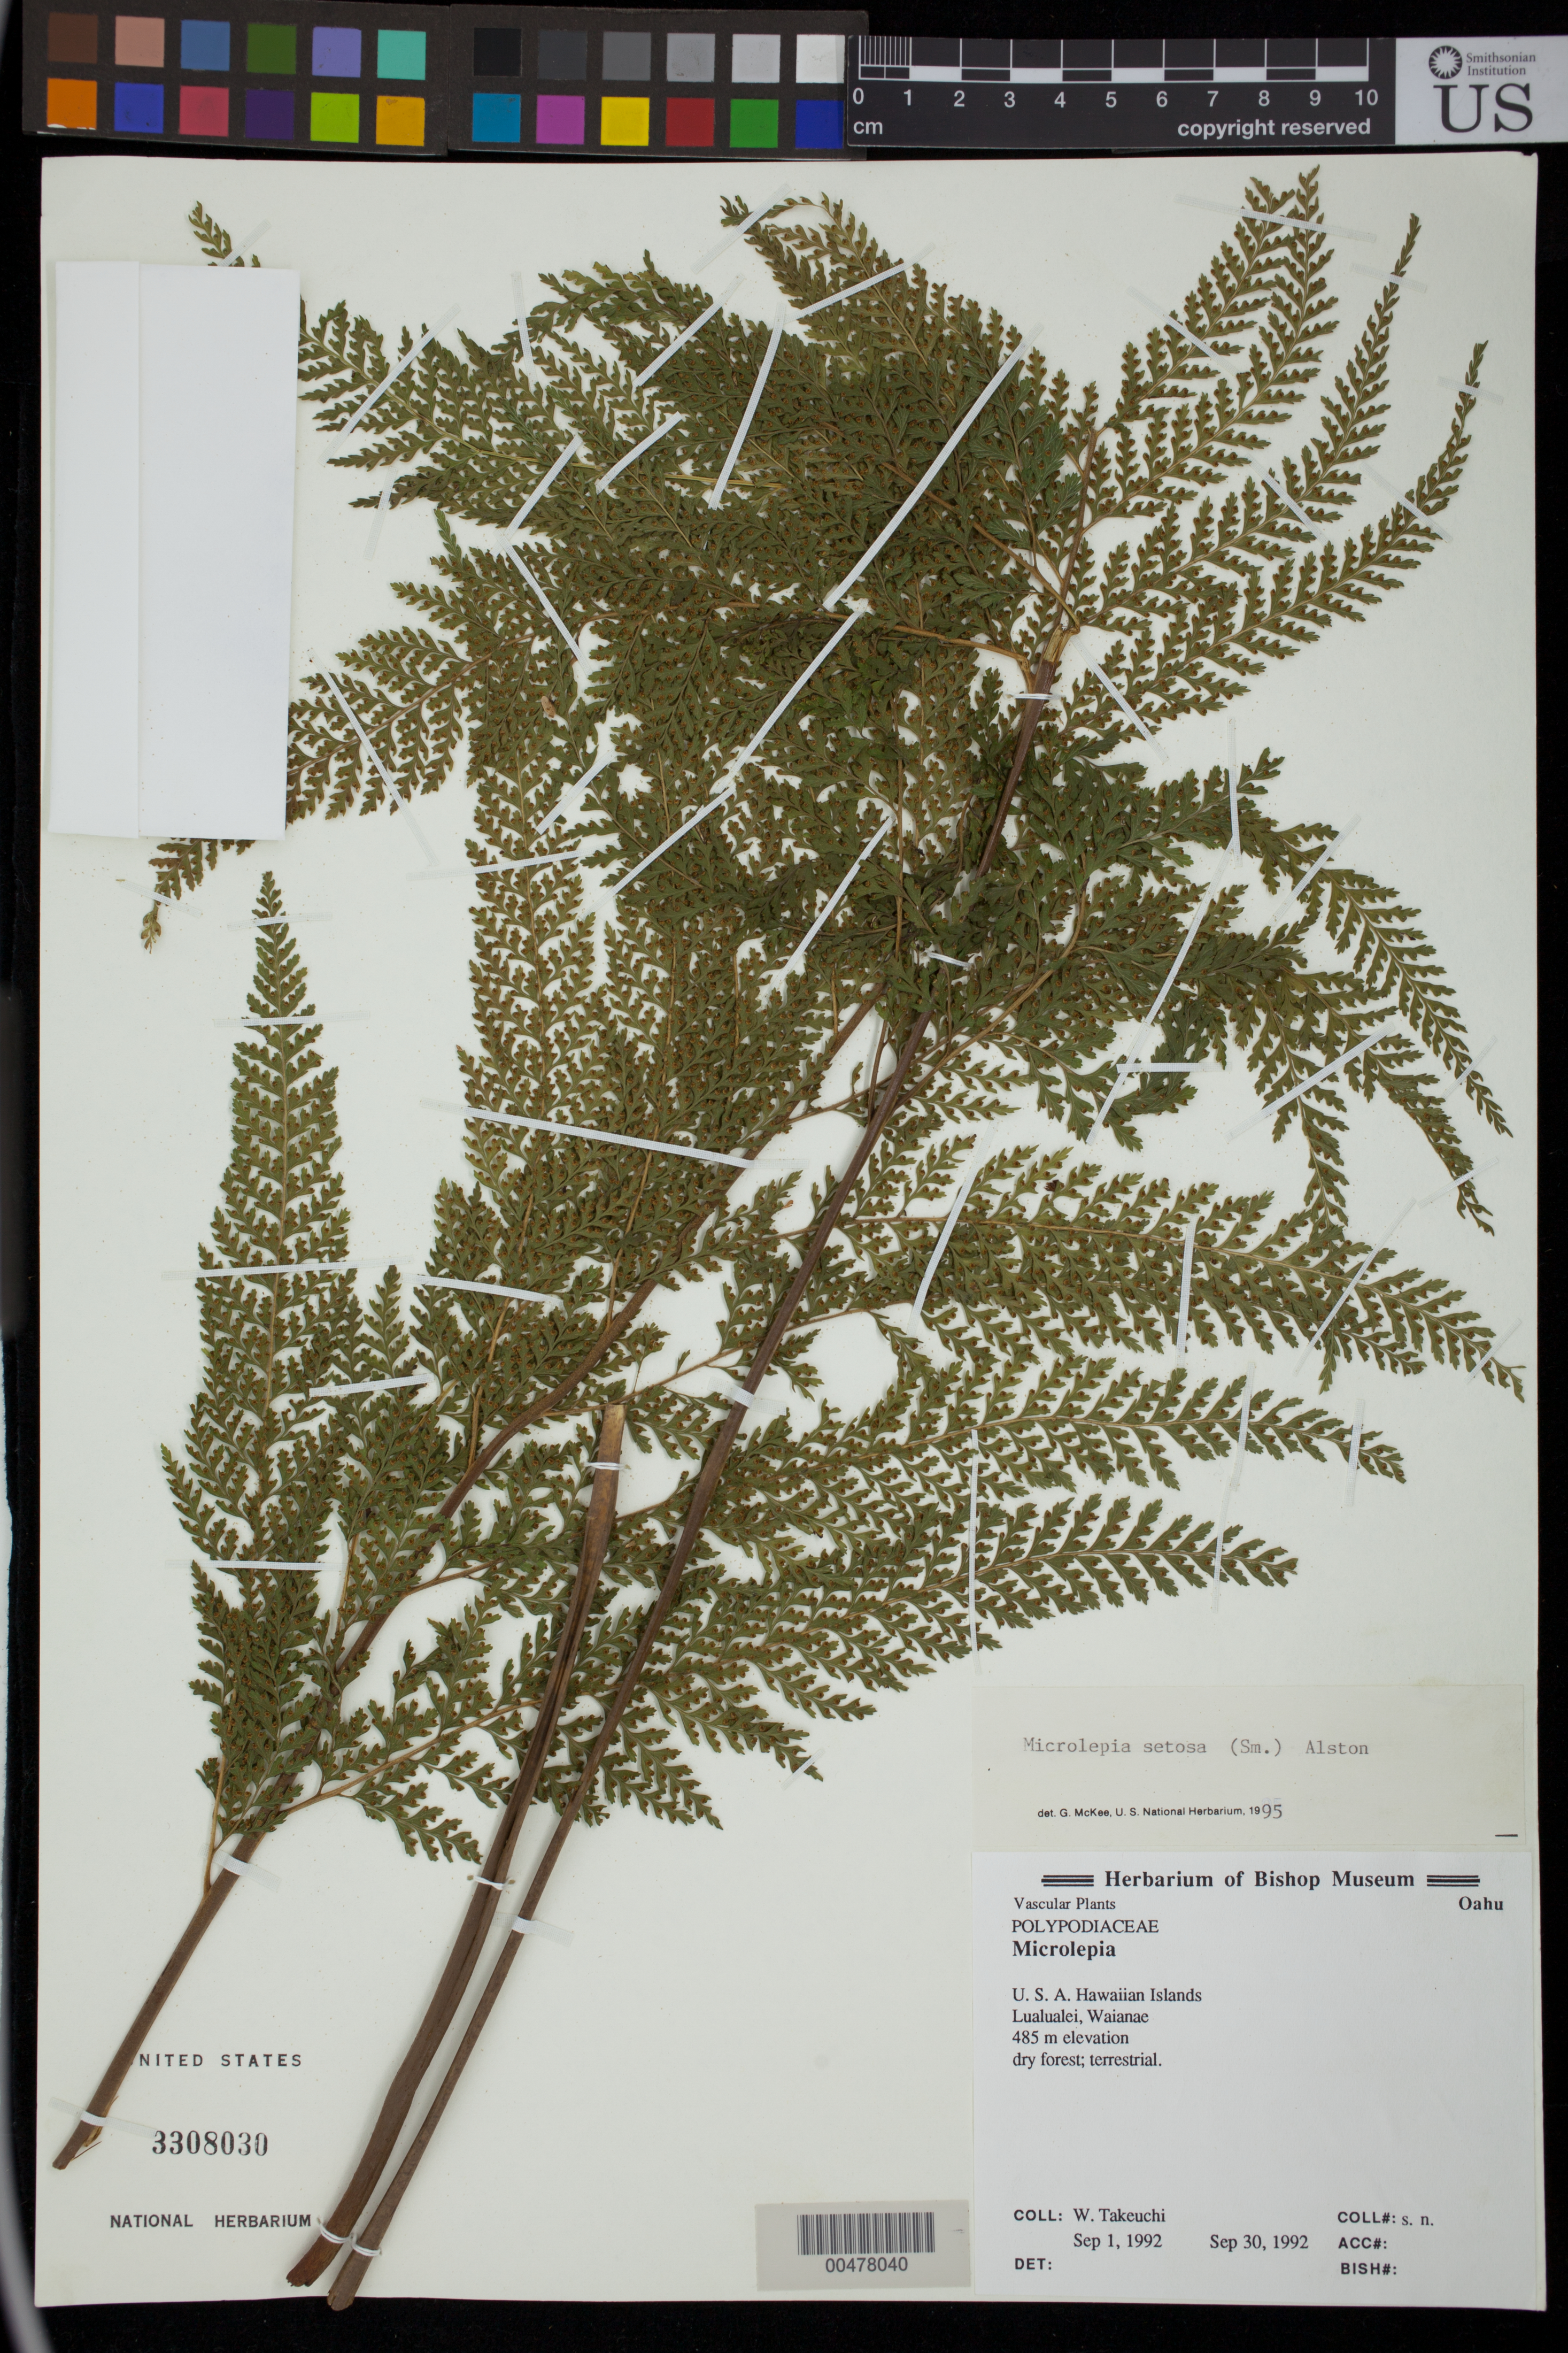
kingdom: Plantae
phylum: Tracheophyta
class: Polypodiopsida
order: Polypodiales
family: Dennstaedtiaceae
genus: Microlepia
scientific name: Microlepia strigosa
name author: (Thunb.) J. Presl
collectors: W. N. Takeuchi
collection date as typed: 1 Sep 1992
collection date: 1992-09-01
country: United States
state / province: Hawaii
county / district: Honolulu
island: Oahu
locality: Lualualei, Waianae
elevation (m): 485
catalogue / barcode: US 3308030